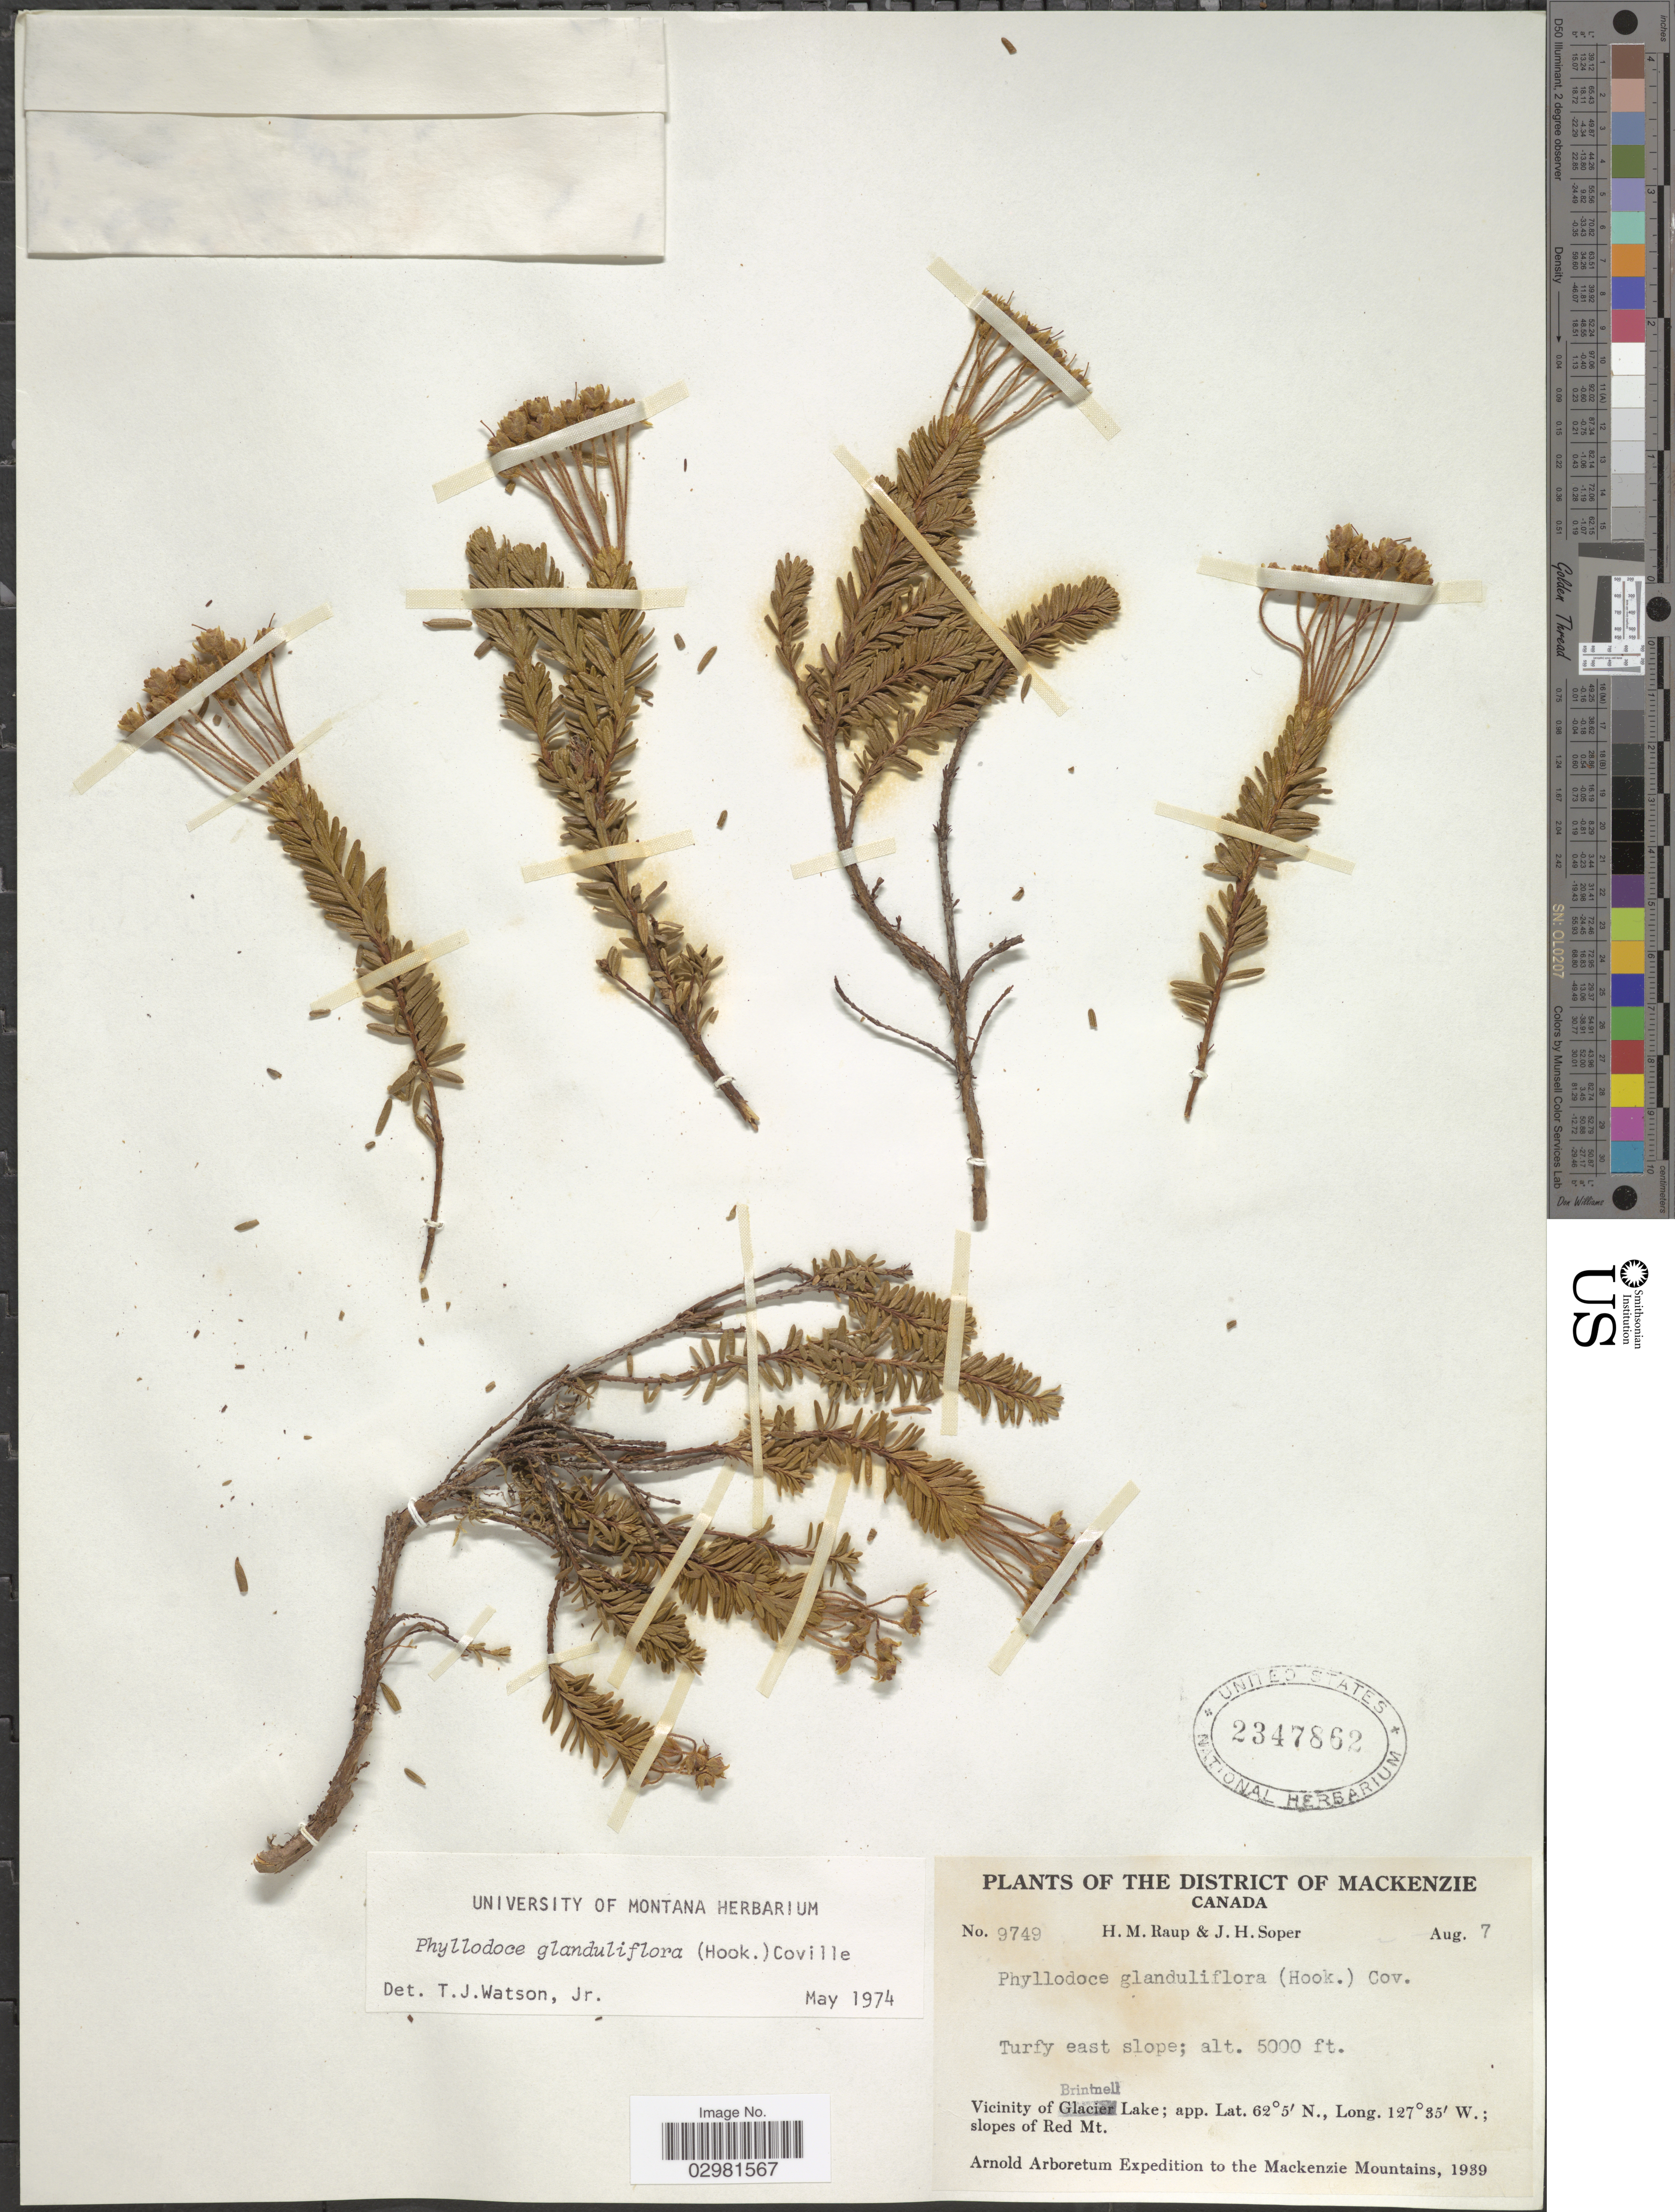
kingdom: Plantae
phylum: Tracheophyta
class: Magnoliopsida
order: Ericales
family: Ericaceae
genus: Phyllodoce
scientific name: Phyllodoce glanduliflora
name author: (Hook.) Coville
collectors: H. Raup & J. H. Soper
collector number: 9749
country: Canada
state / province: British Columbia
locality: The District of Mackenzie, Canada, Vicinity of Brintnell Lake, slopes of Red Mt.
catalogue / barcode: US 2347862